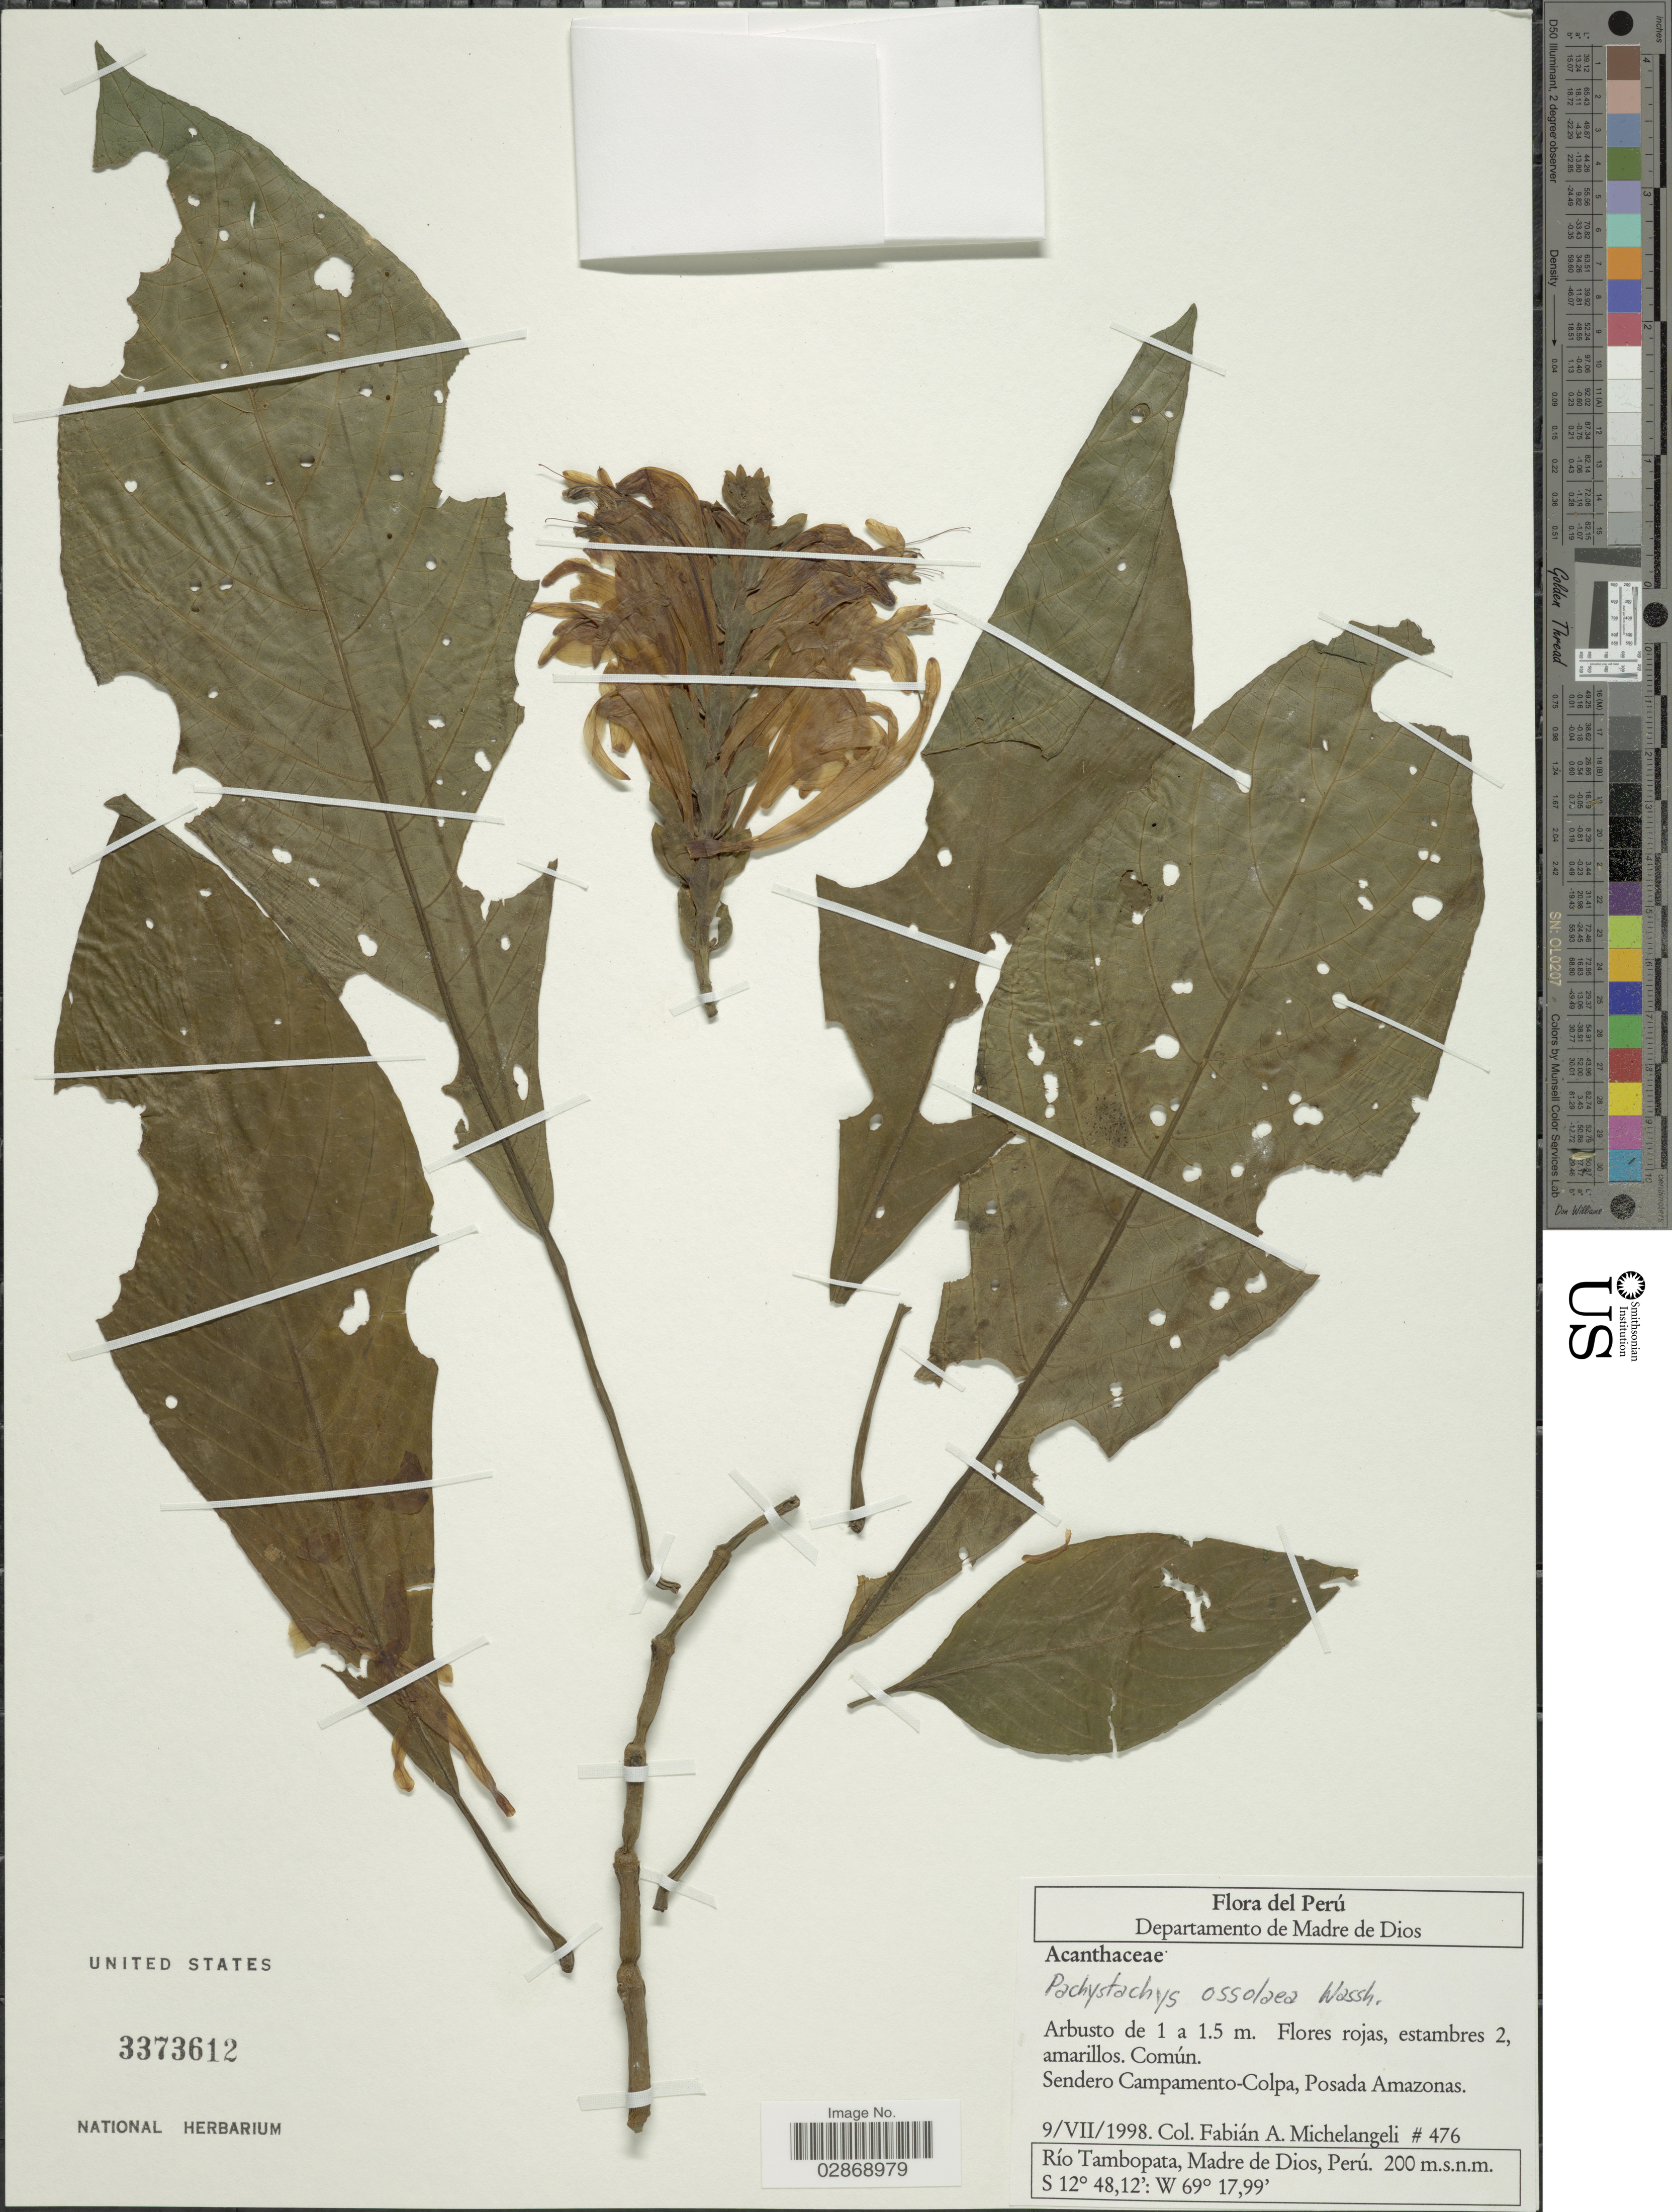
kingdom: Plantae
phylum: Tracheophyta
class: Magnoliopsida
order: Lamiales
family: Acanthaceae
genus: Pachystachys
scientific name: Pachystachys ossolae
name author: Wassh.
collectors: F. A. Michelangeli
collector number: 476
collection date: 1998-07-09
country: Peru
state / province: Madre de Dios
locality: Departamento de Madre de Dios. Sendero Campamento-Colpa, Posada Amazonas. Río Tambopata.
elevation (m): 200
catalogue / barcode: US 3373612